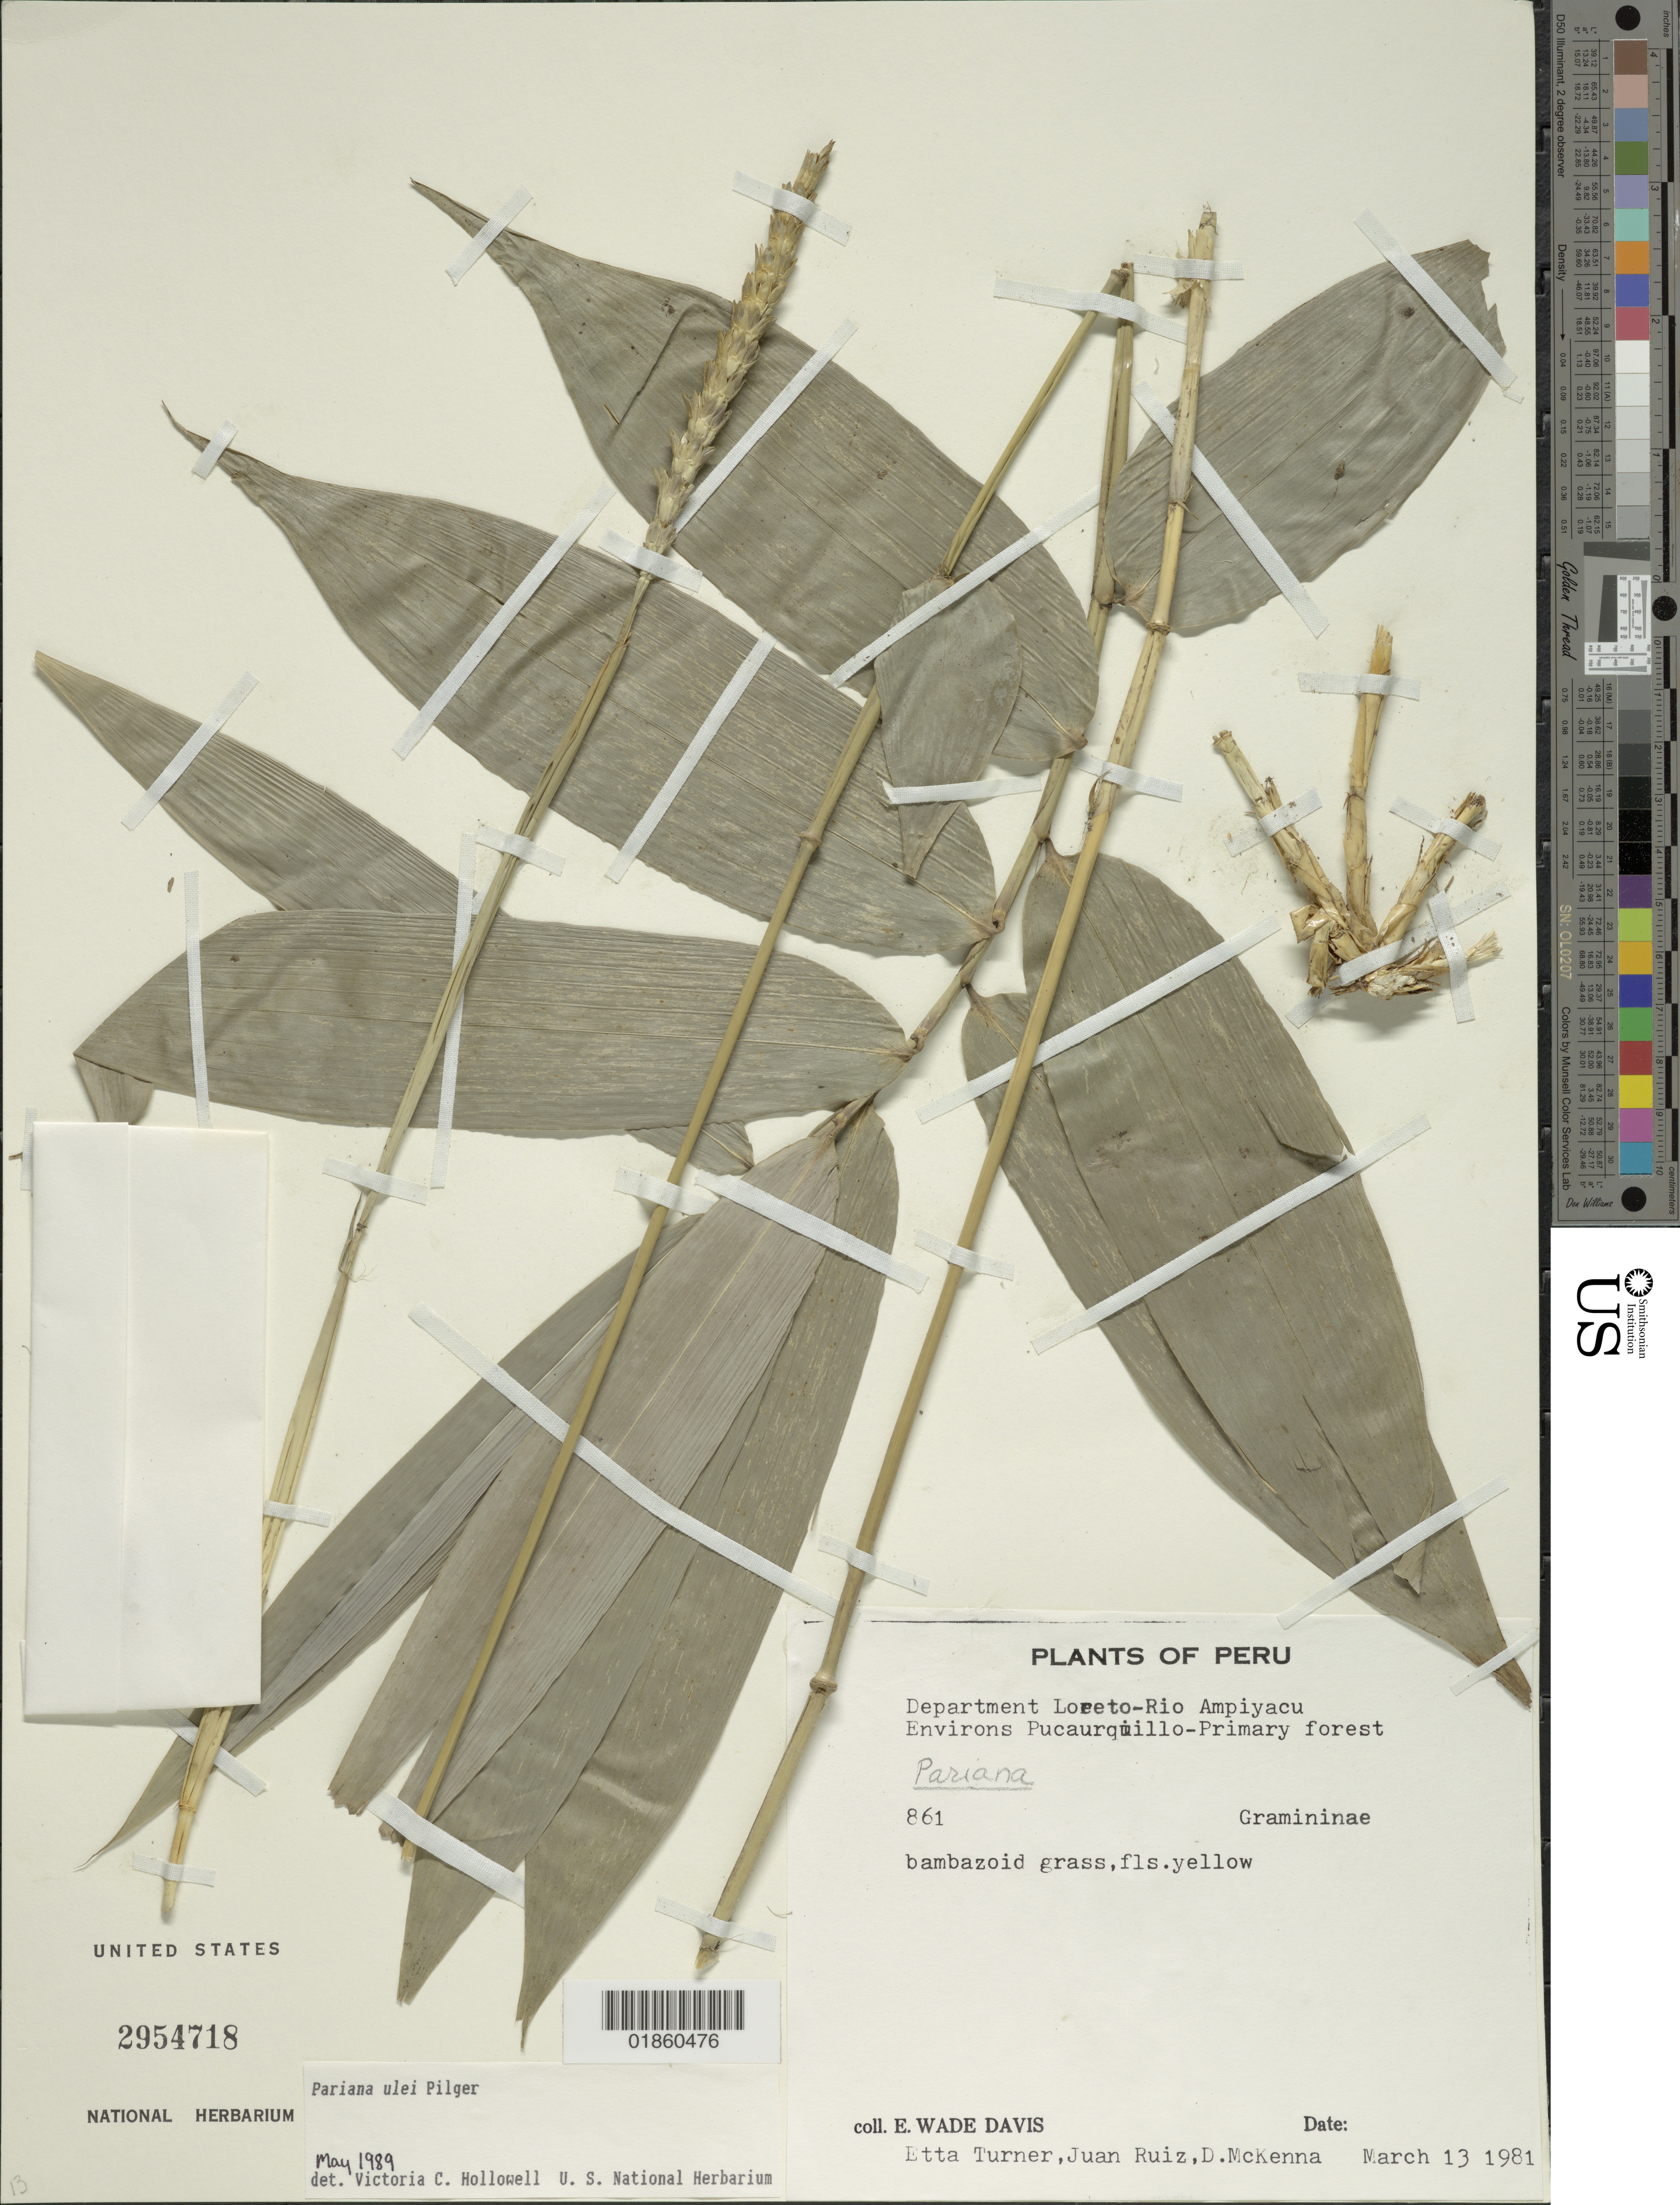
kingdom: Plantae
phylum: Tracheophyta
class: Liliopsida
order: Poales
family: Poaceae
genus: Pariana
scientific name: Pariana ulei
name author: Pilg.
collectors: E. W. Davis, E. Turner, D. McKenna & J. Ruiz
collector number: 861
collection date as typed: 13 Mar 1981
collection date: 1981-03-13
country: Peru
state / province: Loreto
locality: Rio Ampiyacu, environs Pucaurquillo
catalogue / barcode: US 2954718